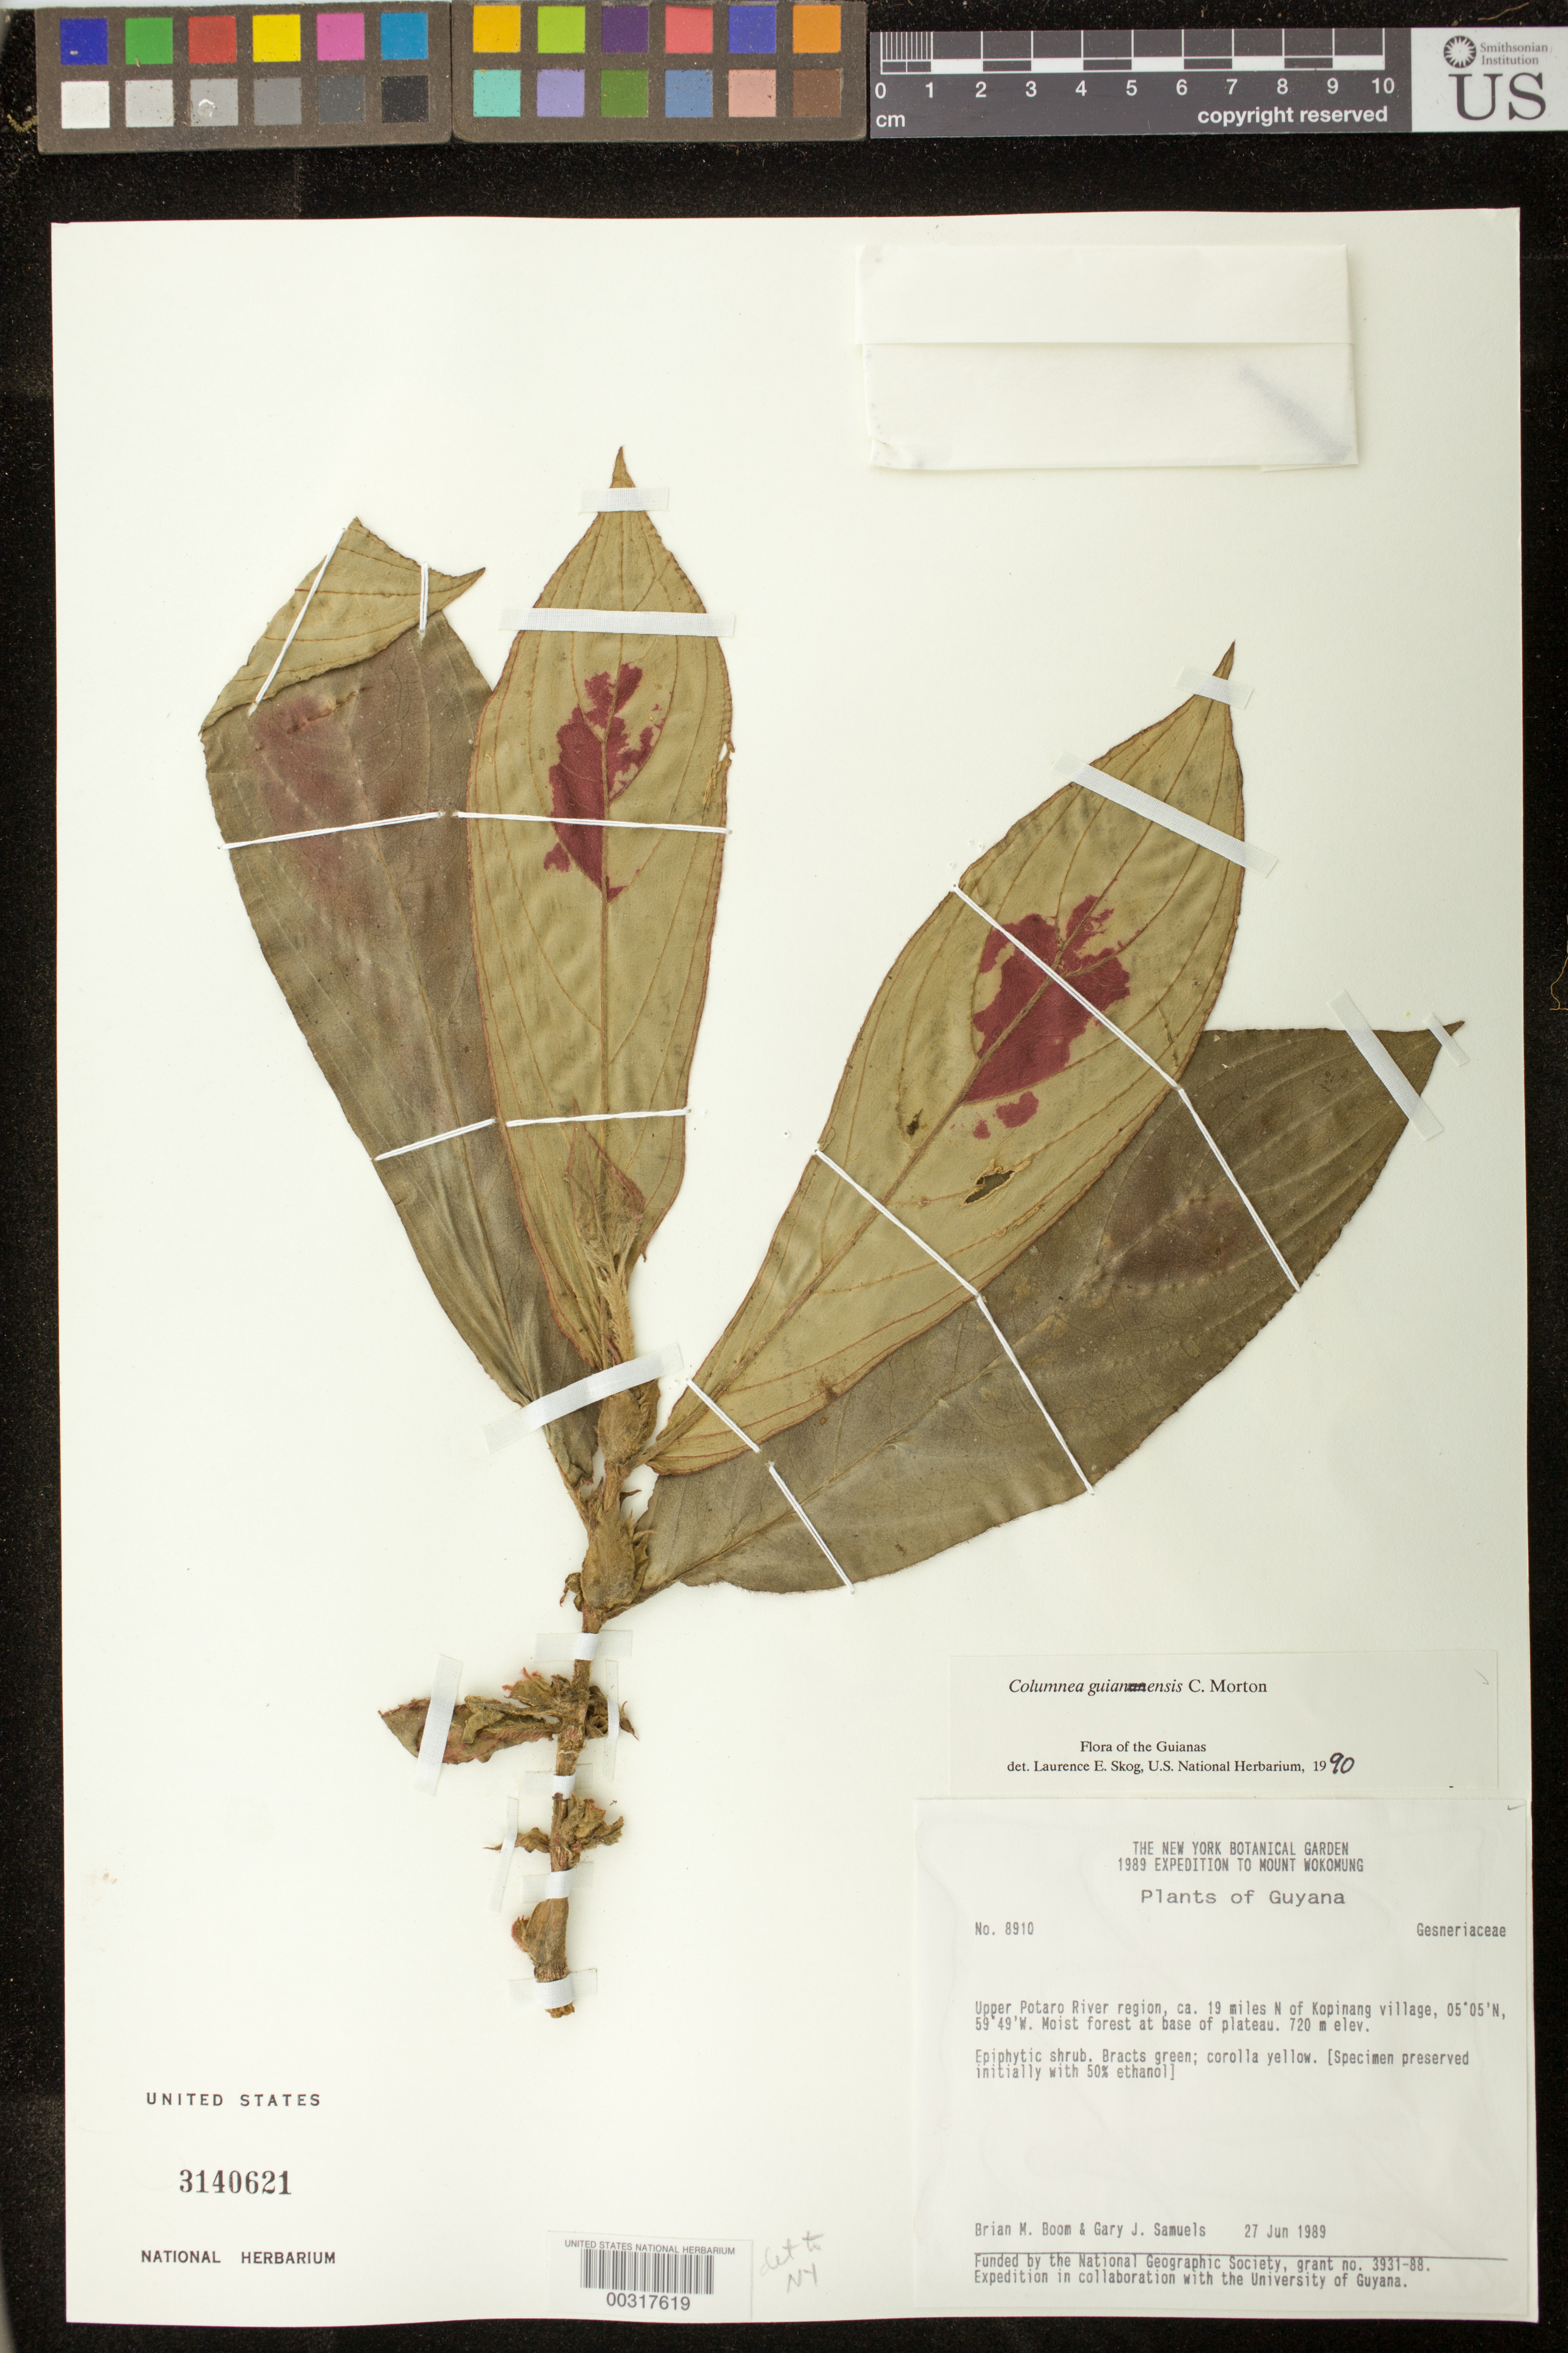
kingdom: Plantae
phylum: Tracheophyta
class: Magnoliopsida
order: Lamiales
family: Gesneriaceae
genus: Columnea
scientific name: Columnea guianensis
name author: C.V. Morton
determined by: Skog, Laurence E.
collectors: B. M. Boom & G. Samuels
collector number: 8910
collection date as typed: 27 Jun 1989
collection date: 1989-06-27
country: Guyana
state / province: Potaro-Siparuni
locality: Upper Potaro River region, ca. 19 mi N of Kopinang village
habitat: Moist forest at base of plateau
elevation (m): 720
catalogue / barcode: US 3140621